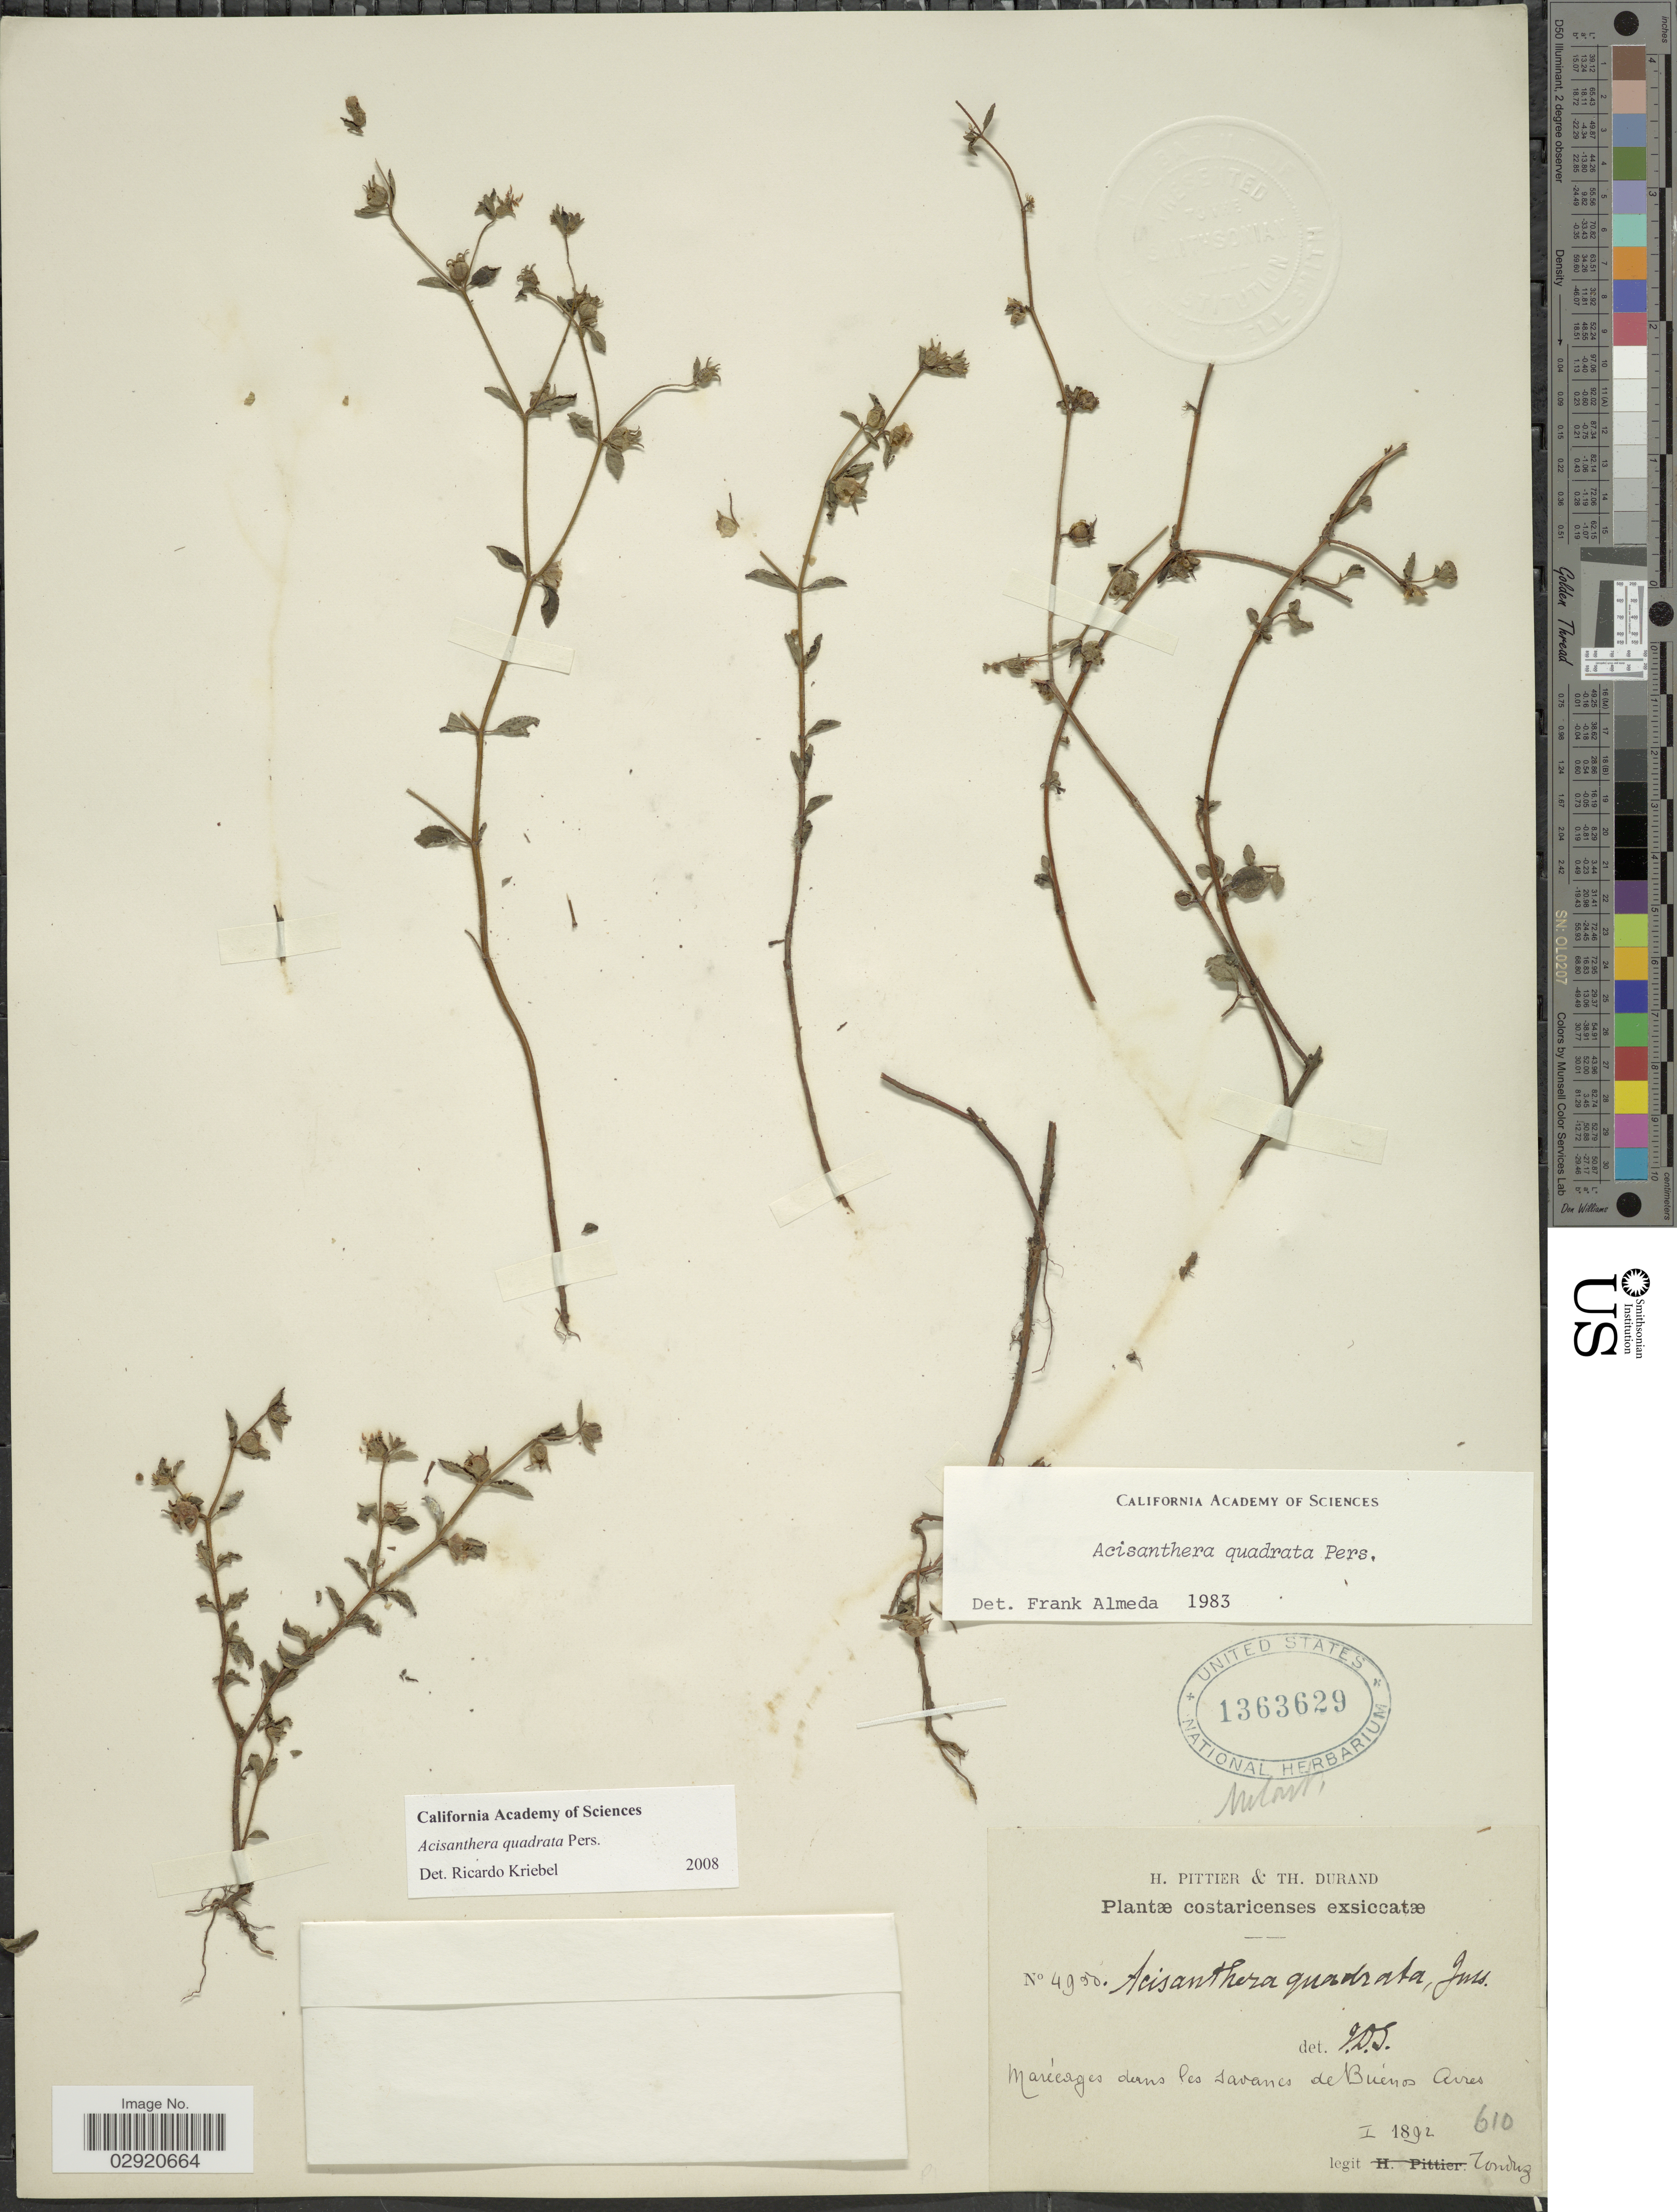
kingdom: Plantae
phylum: Tracheophyta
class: Magnoliopsida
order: Myrtales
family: Melastomataceae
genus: Acisanthera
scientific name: Acisanthera erecta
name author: Gleason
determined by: Nunes da Silva, Diego, (RB), Jardim Botanico do Rio de Janeiro - Herbario (BRAZIL)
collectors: Tonduz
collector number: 4950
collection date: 1892-01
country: Costa Rica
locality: Marécages dans les savanes de Buénos Aires.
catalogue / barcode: US 1363629